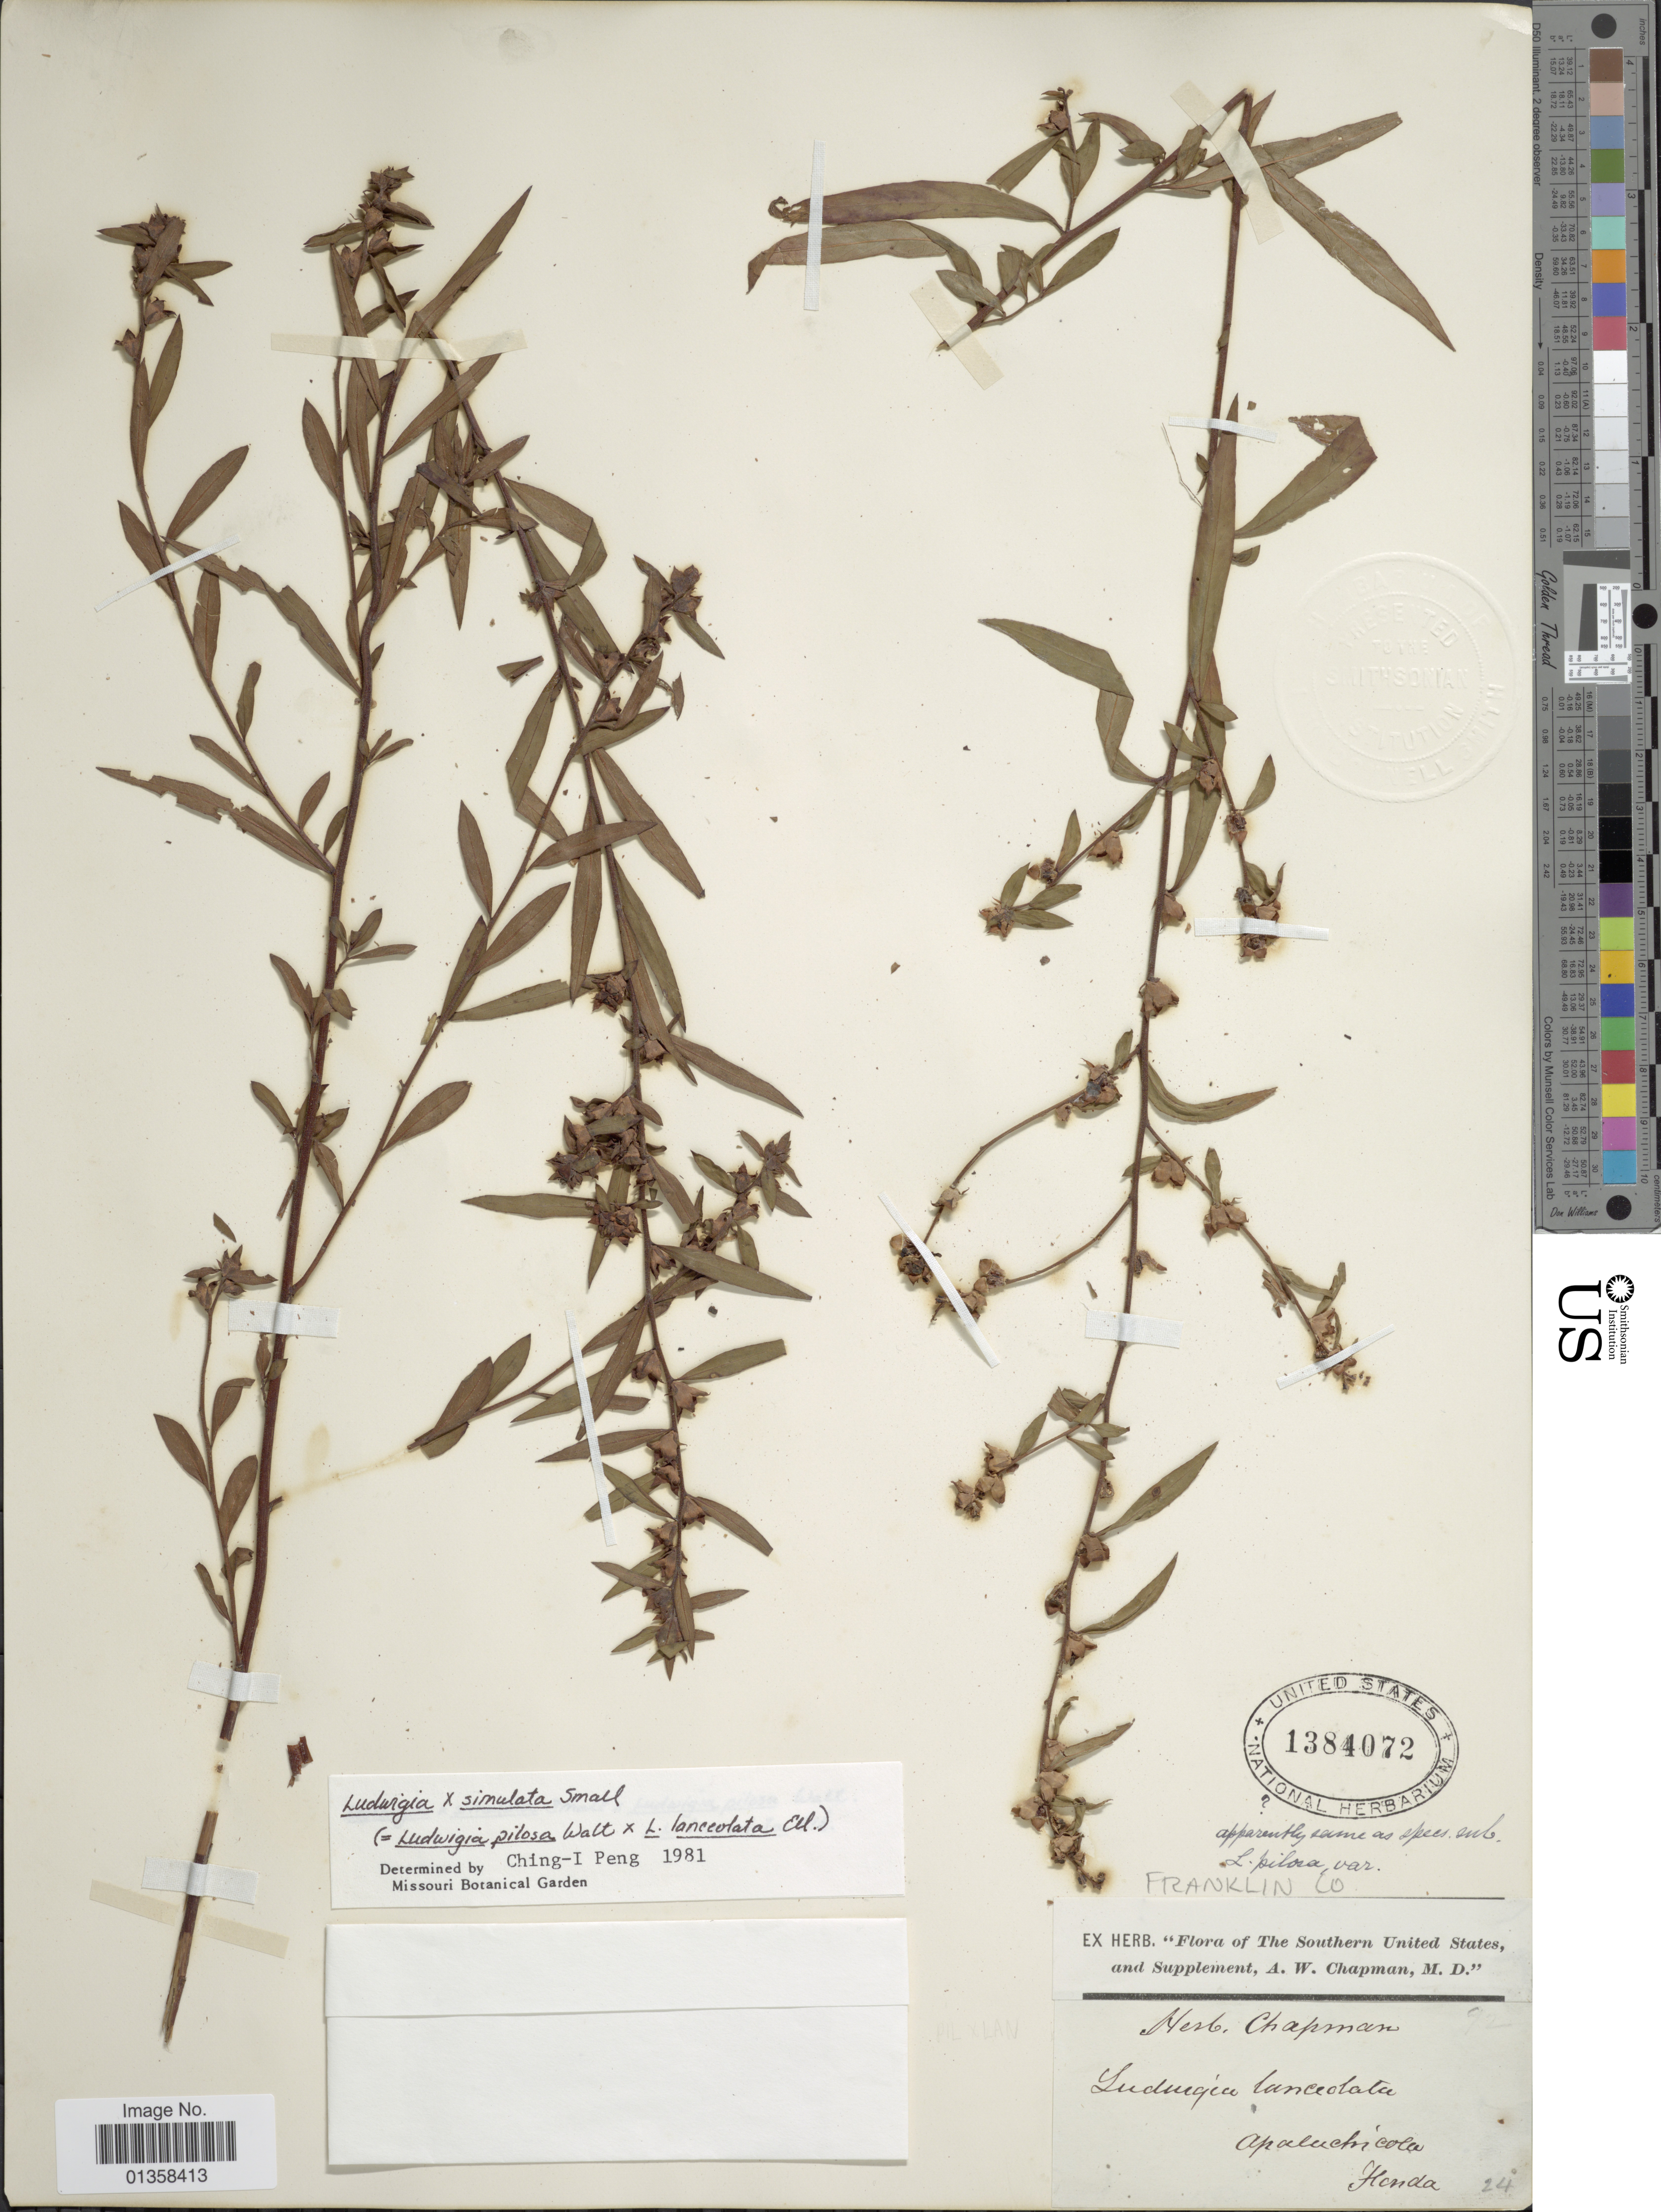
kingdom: Plantae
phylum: Tracheophyta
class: Magnoliopsida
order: Myrtales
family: Onagraceae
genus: Fuchsia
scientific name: Fuchsia splendens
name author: Zucc.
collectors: A. W. Chapman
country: United States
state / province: Florida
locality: Apalachicola, Franklin Co.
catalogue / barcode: US 1384072